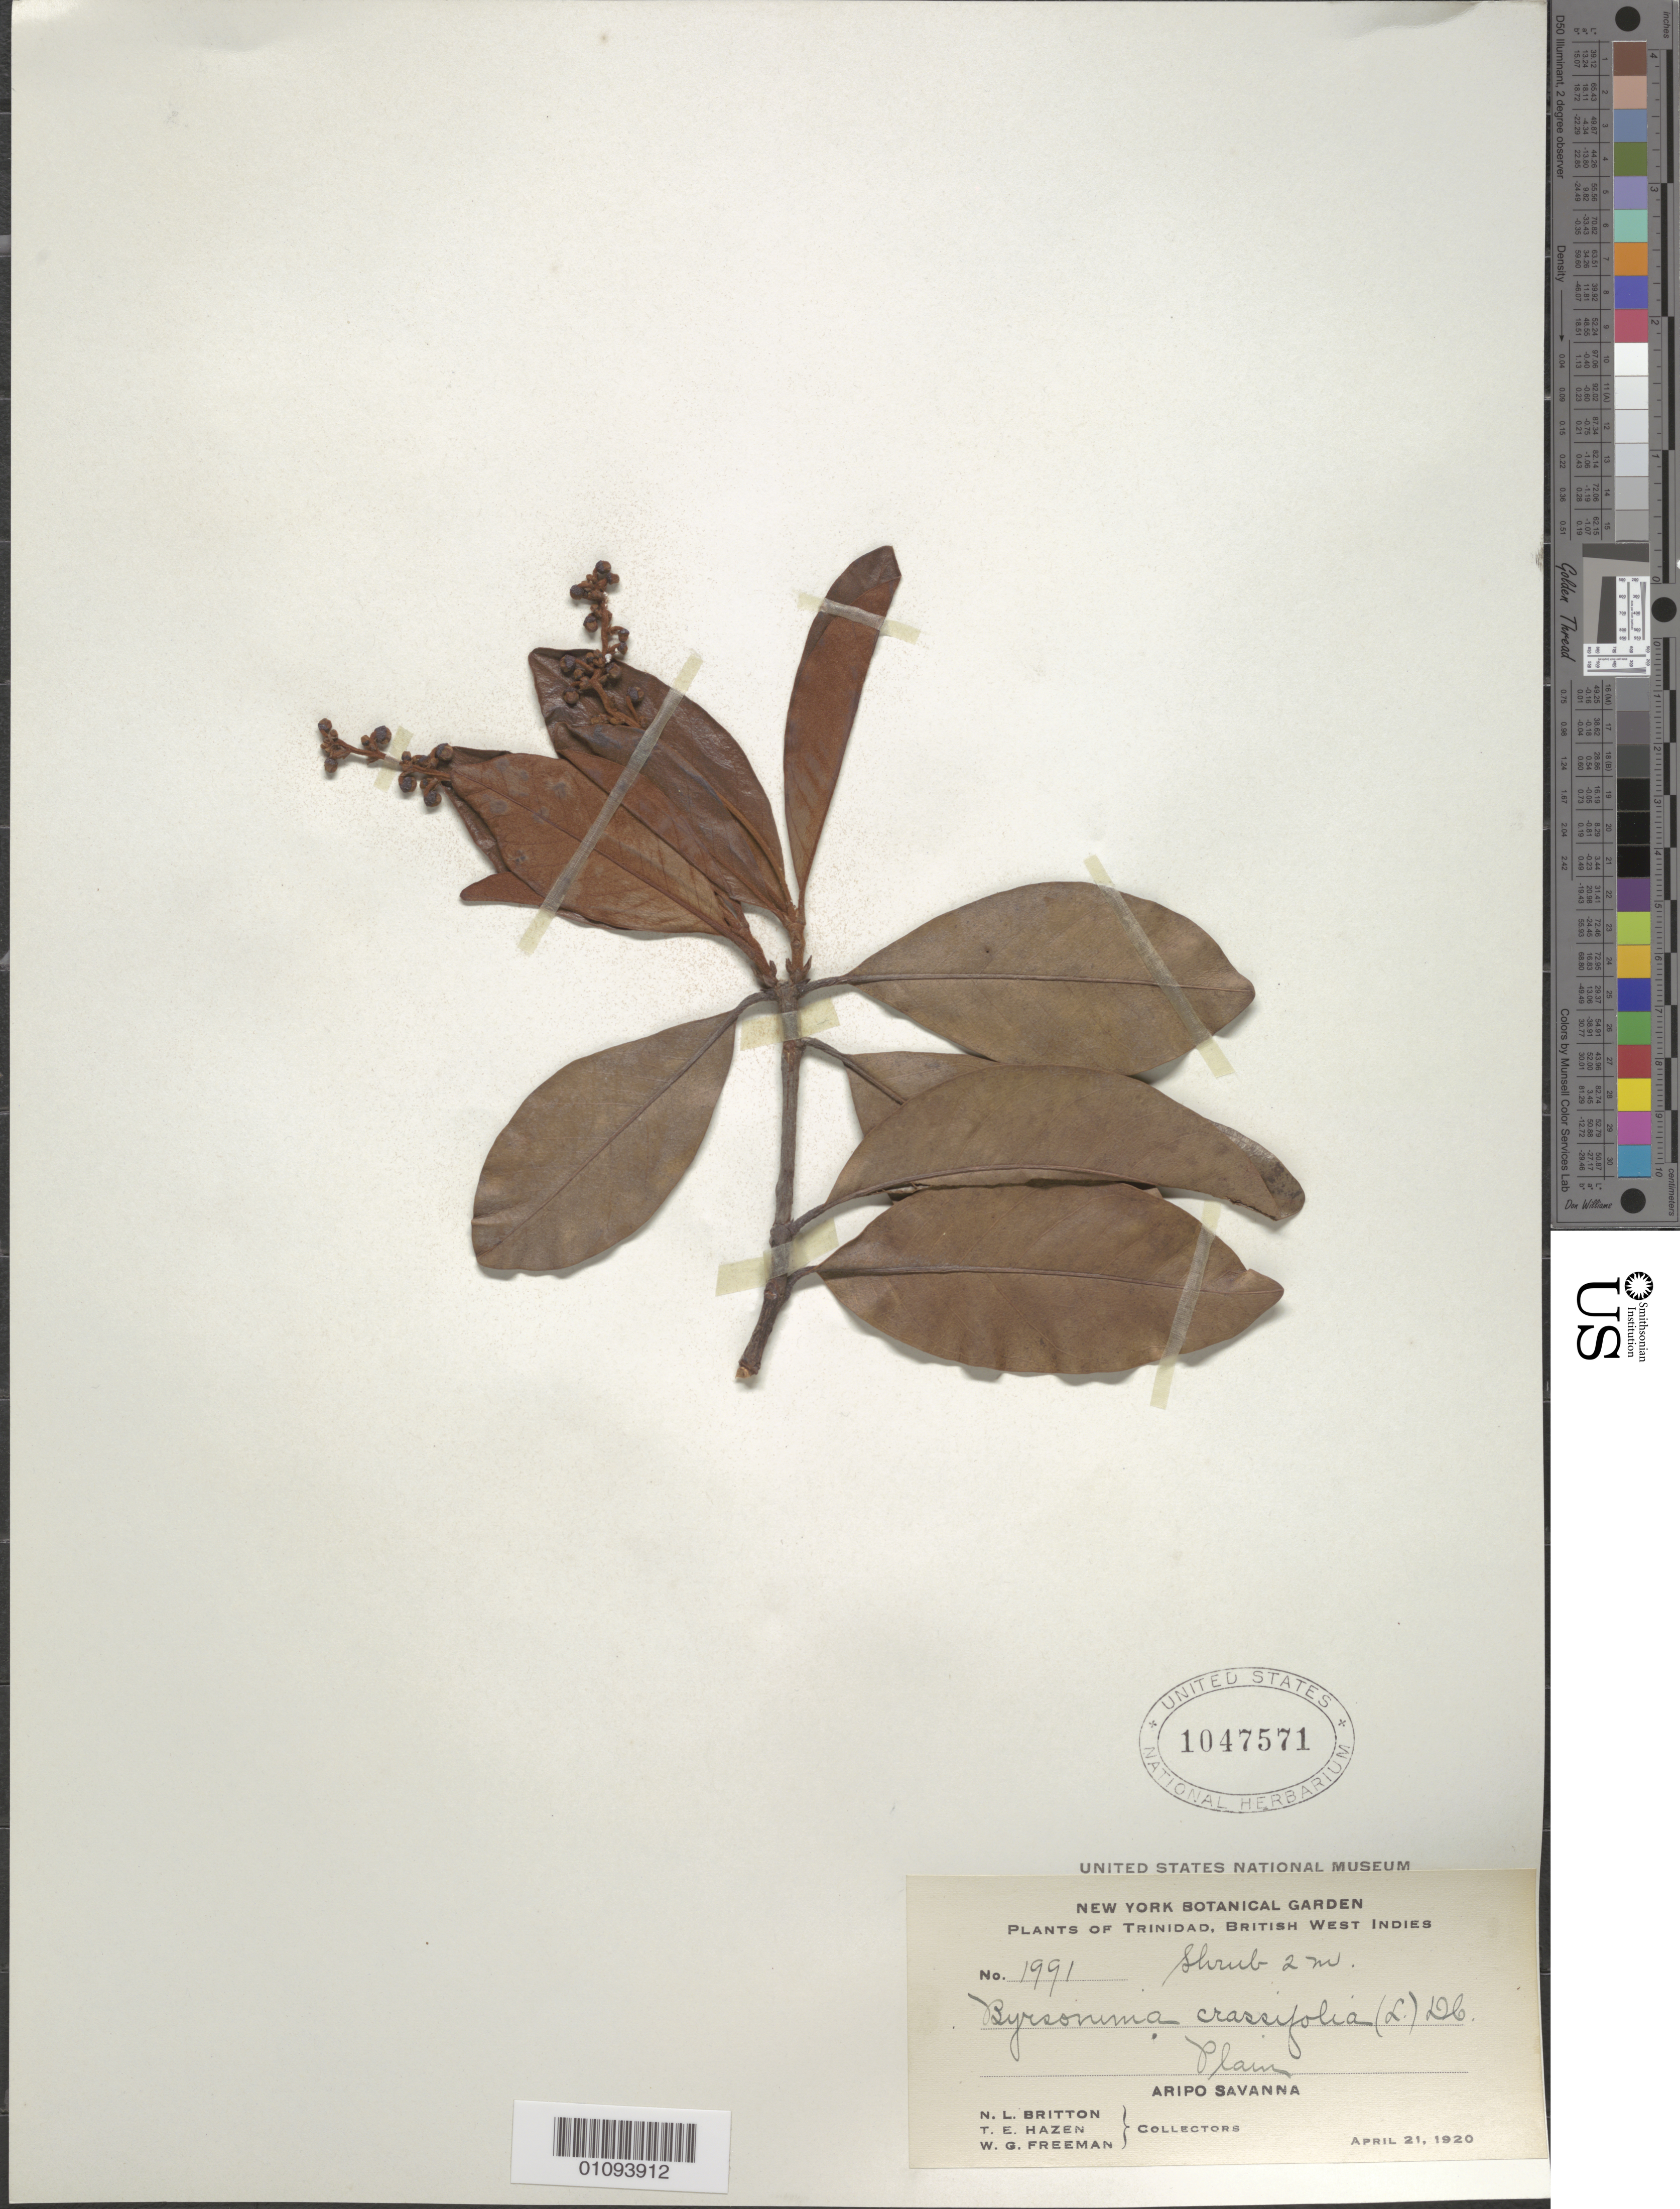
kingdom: Plantae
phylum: Tracheophyta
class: Magnoliopsida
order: Malpighiales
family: Malpighiaceae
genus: Byrsonima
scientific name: Byrsonima crassifolia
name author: (L.) Kunth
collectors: N. Britton, T. E. Hazen & W. Freeman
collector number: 1991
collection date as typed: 21 Apr 1920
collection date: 1920-04-21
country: Trinidad and Tobago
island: Trinidad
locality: Aripo Savanna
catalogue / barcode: US 1047571